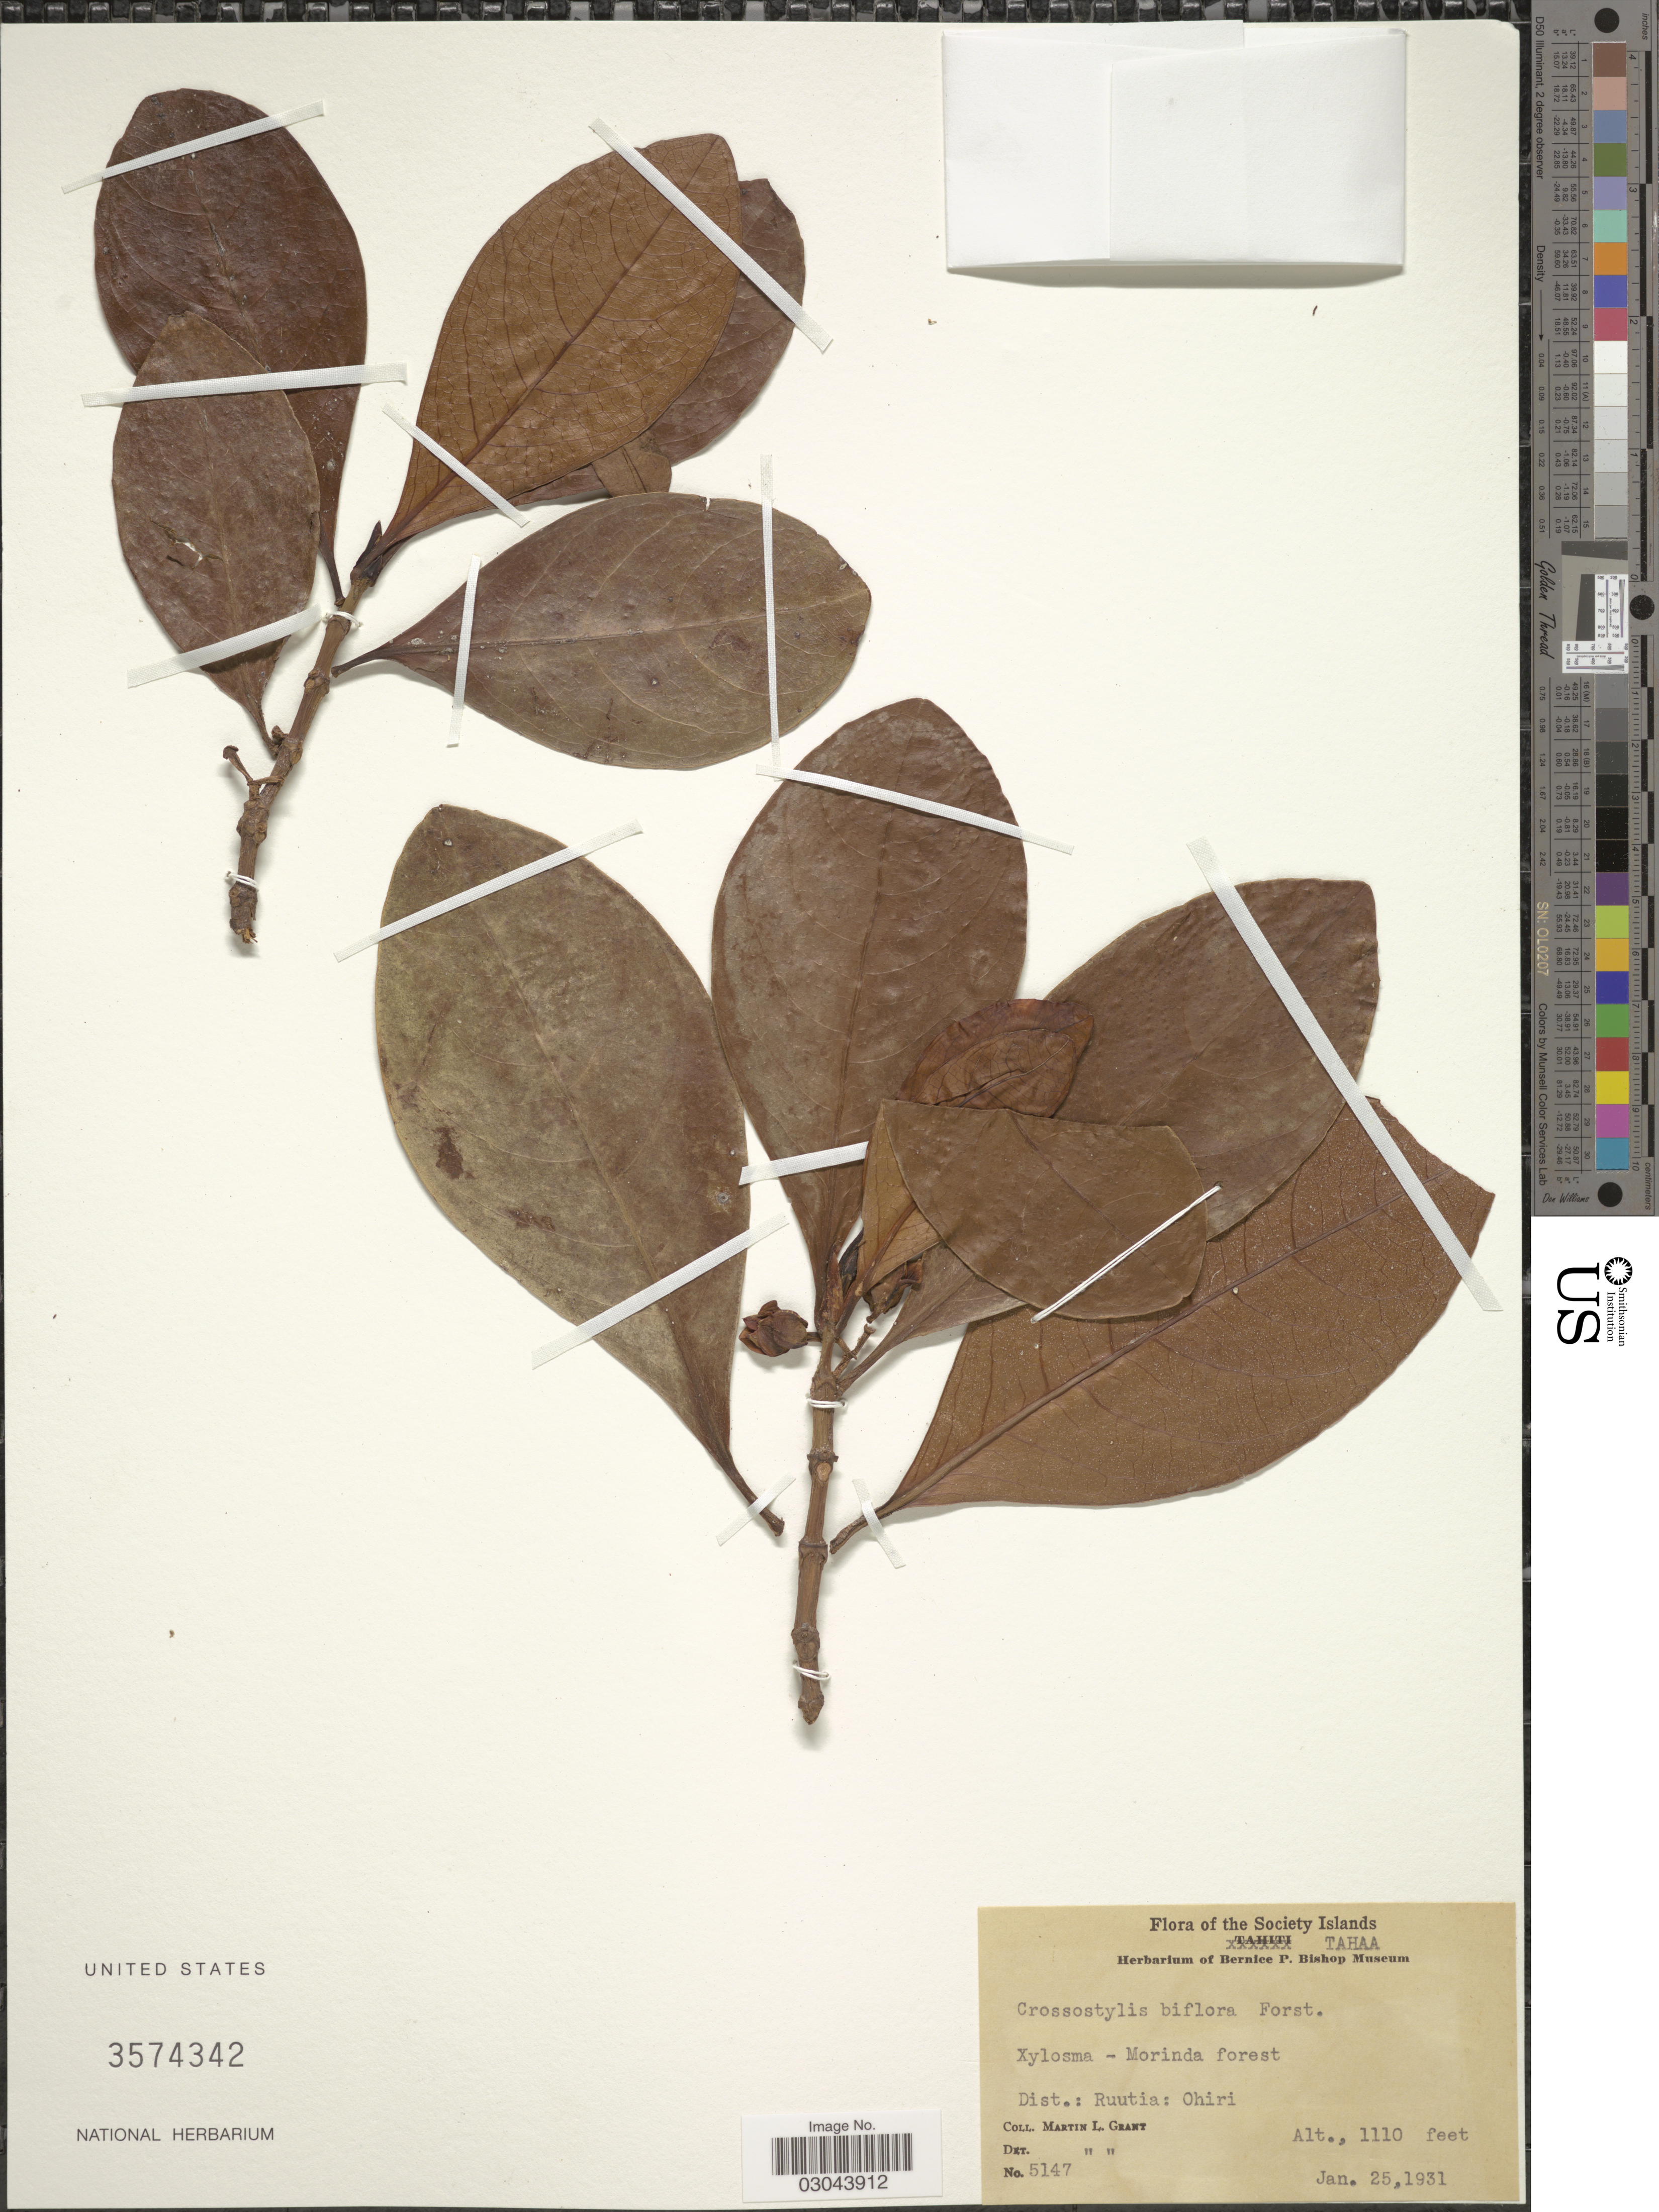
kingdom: Plantae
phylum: Tracheophyta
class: Magnoliopsida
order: Malpighiales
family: Rhizophoraceae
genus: Crossostylis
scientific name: Crossostylis biflora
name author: J.R. Forst. & G. Forst.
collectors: M. L. Grant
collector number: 5147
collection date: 1931-01-25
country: French Polynesia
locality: Society Islands. Tahaa. Dist.: Ruutia: Ohiri.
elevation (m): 338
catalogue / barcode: US 3574342